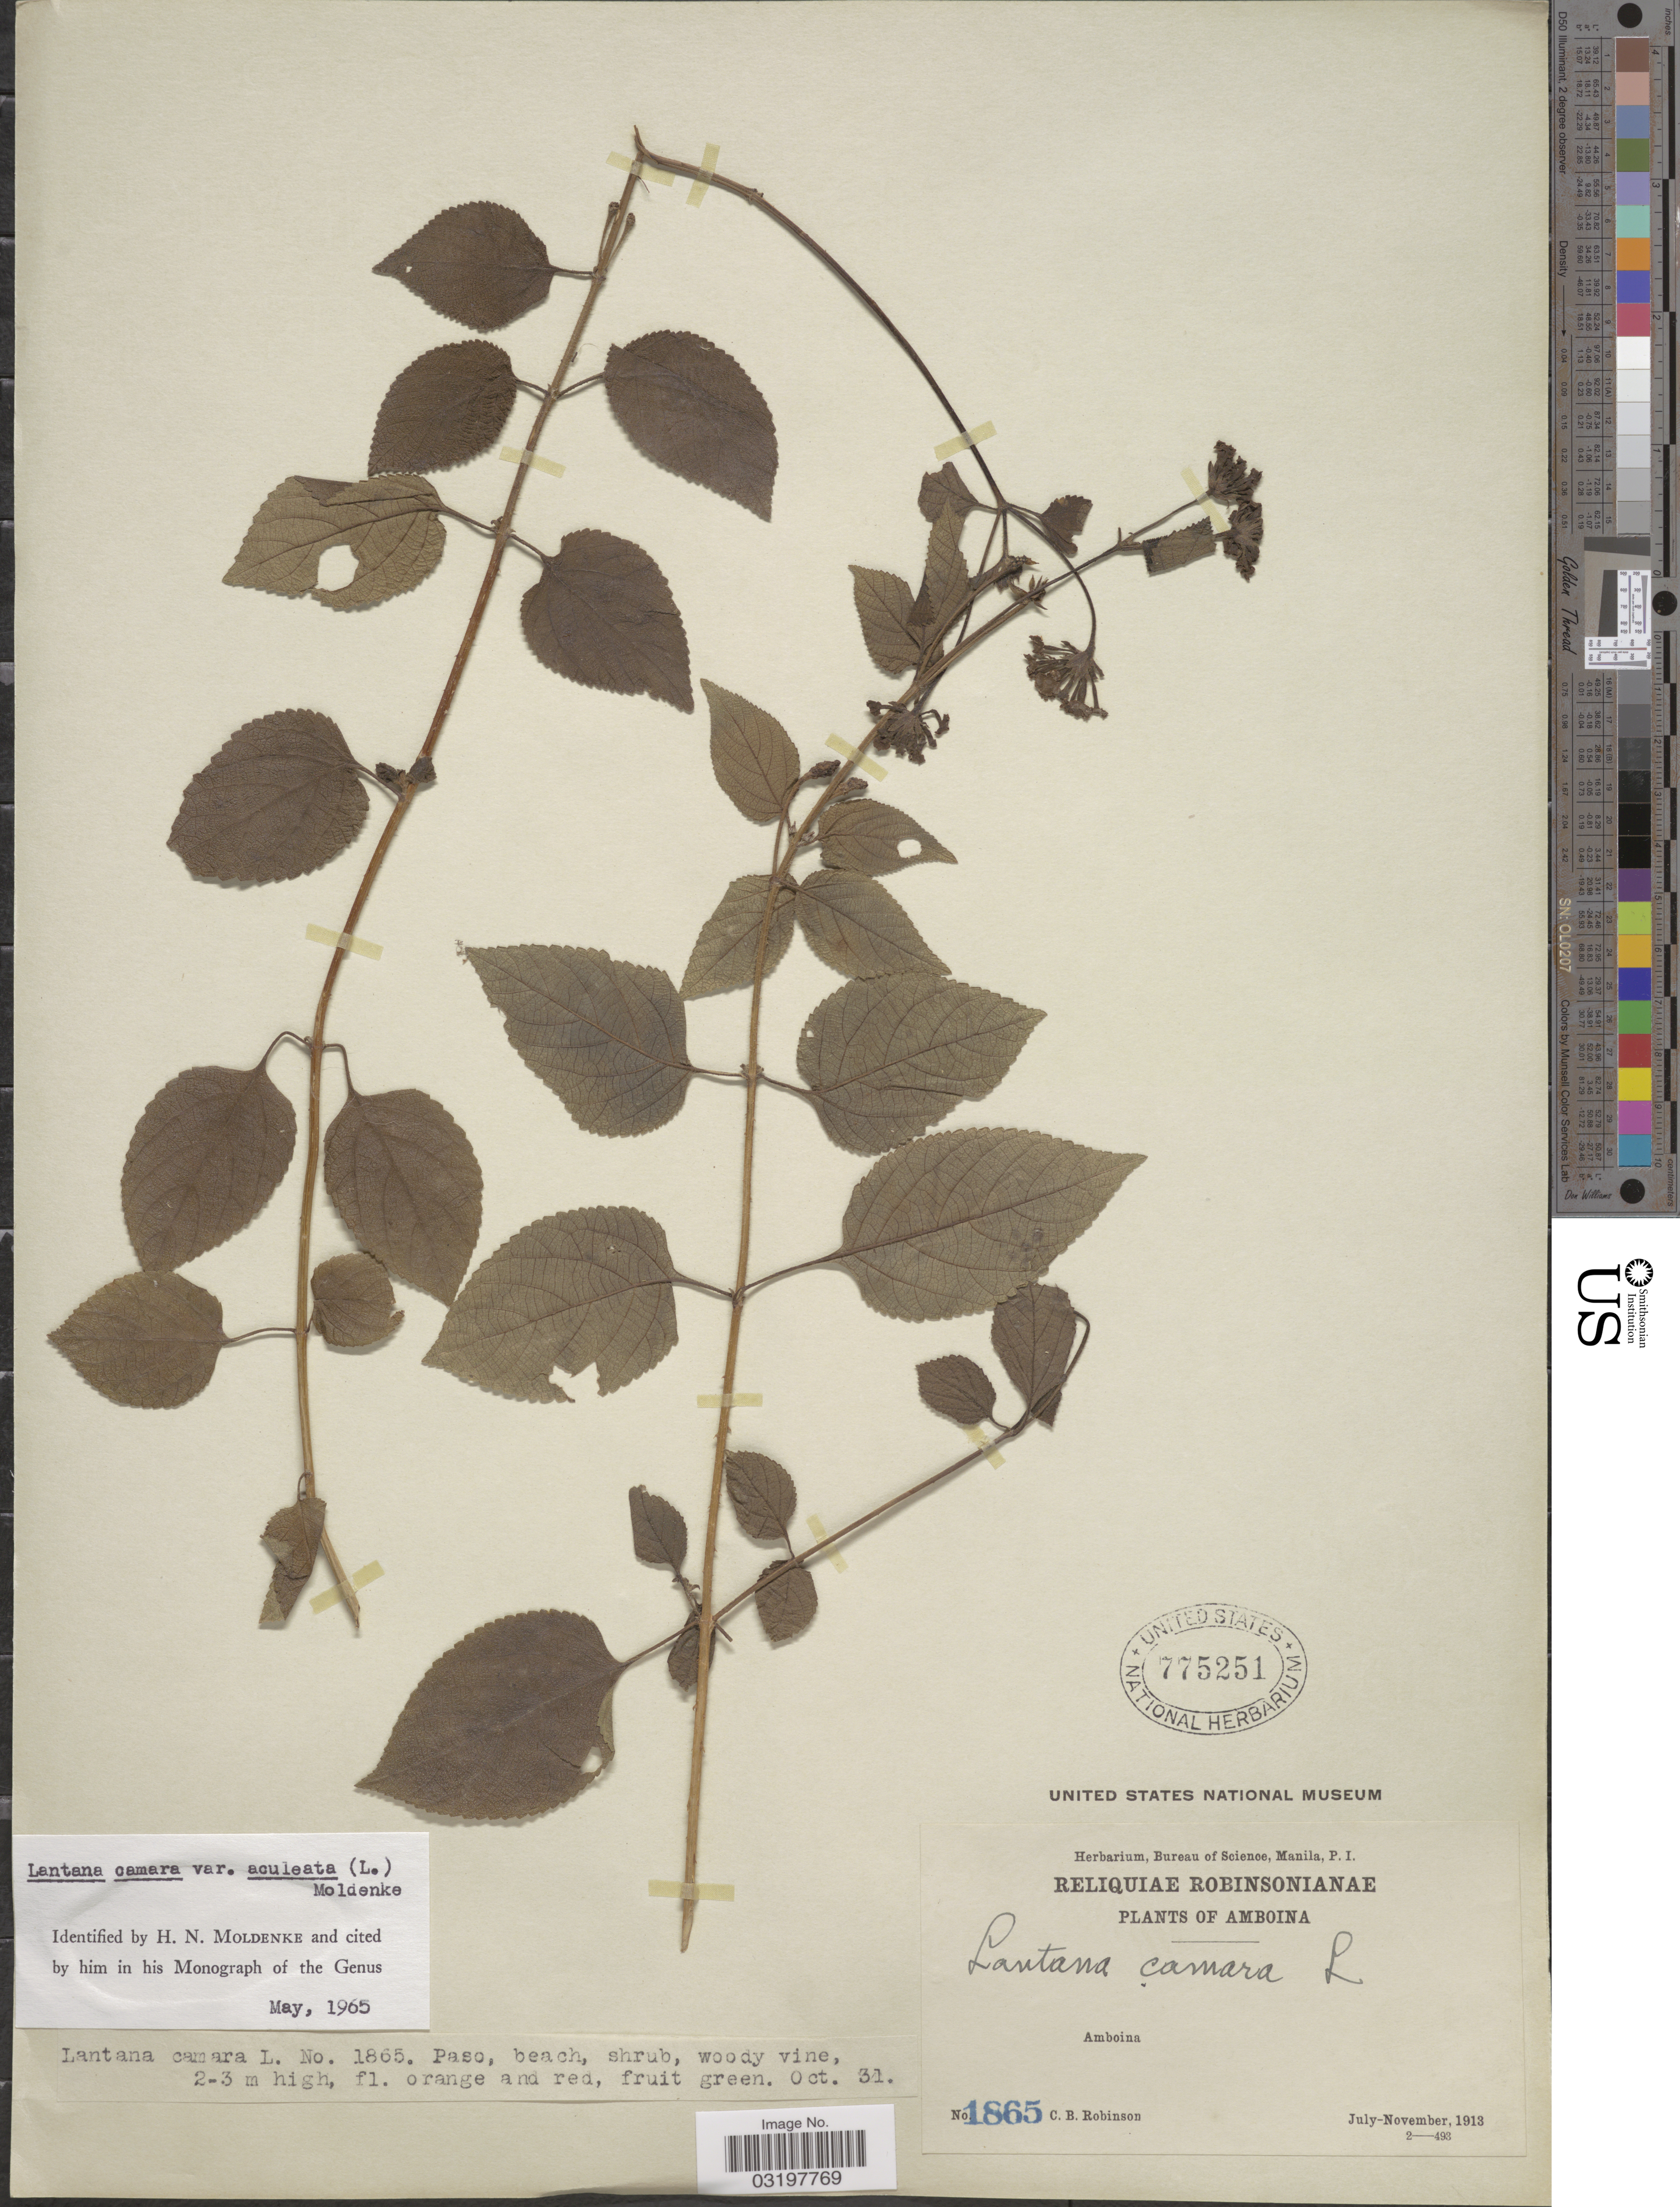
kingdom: Plantae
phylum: Tracheophyta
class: Magnoliopsida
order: Lamiales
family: Verbenaceae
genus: Lantana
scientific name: Lantana camara var. aculeata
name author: (L.) Moldenke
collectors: C. Robinson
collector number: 1865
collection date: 1913-10-31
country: Indonesia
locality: Amboina, Paso, beach.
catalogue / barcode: US 775251